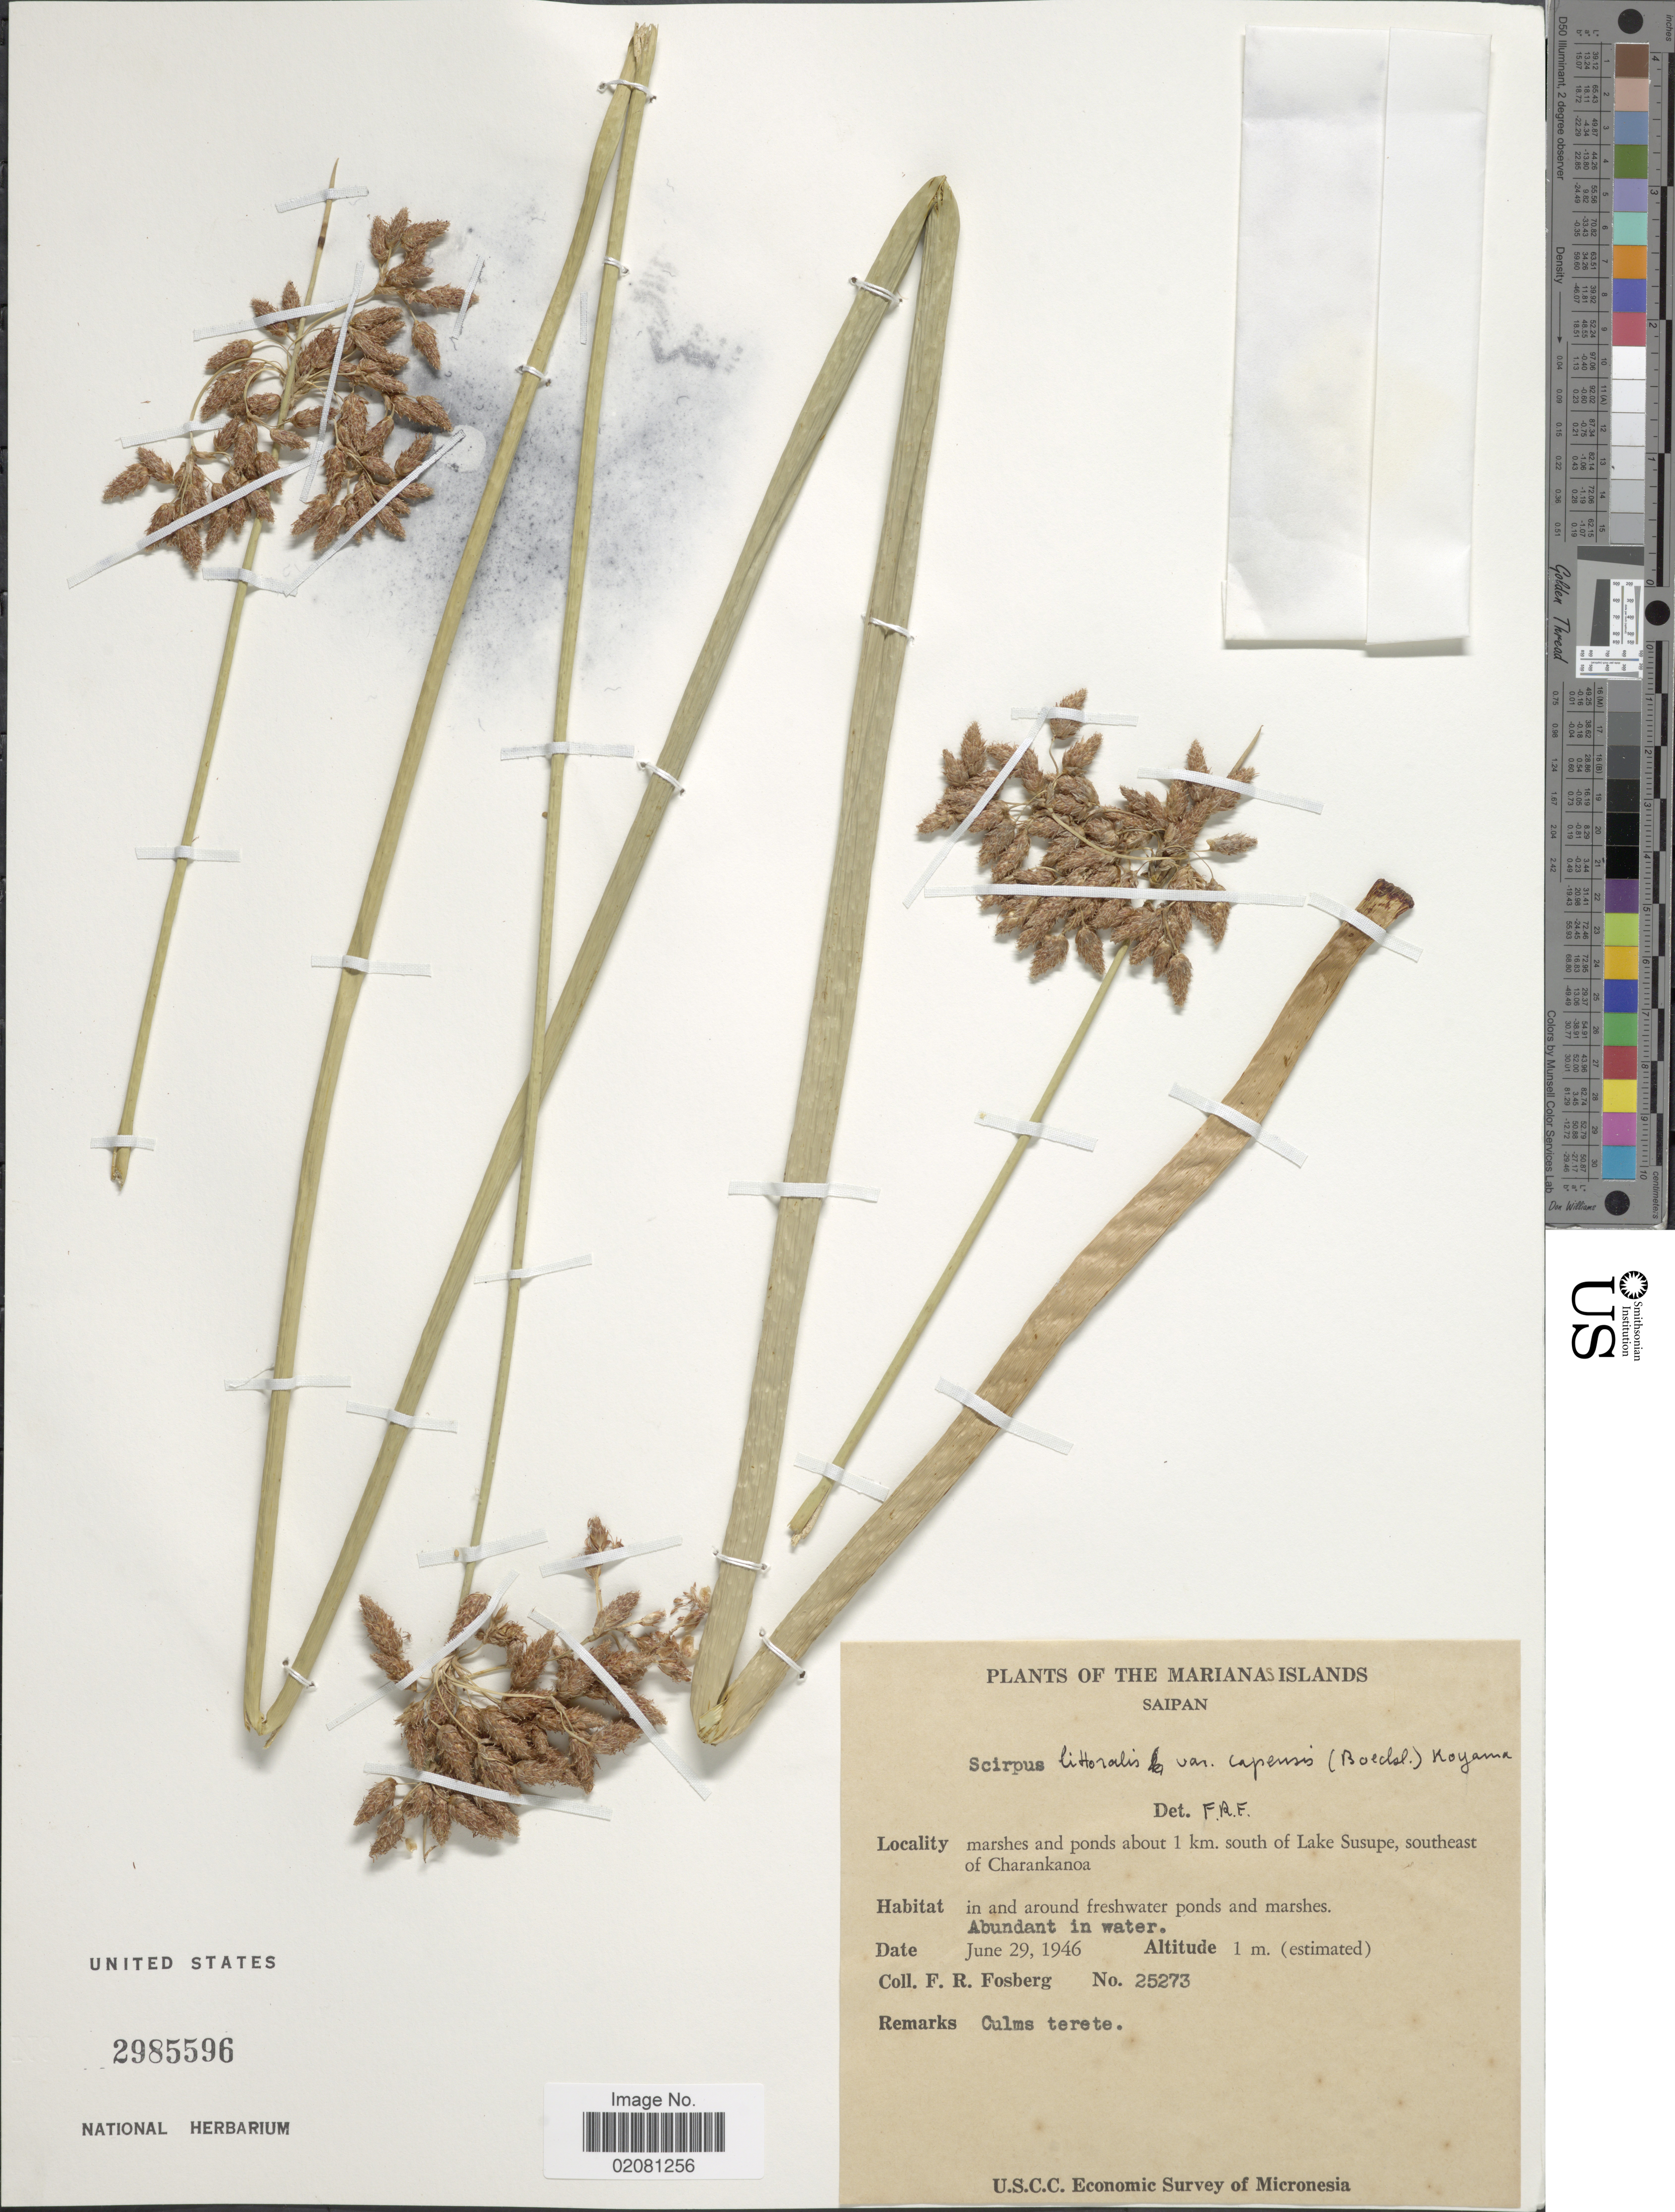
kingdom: Plantae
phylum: Tracheophyta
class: Liliopsida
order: Poales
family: Cyperaceae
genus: Schoenoplectus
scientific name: Schoenoplectus litoralis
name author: (Schrad.) Palla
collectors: F. R. Fosberg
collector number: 25273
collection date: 1946-06-29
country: Northern Mariana Islands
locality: Saipan, marshes and ponds about 1 km. south of Lake Susupe, southeast of Charankanoa, in and around freshwater ponds and marshes, abundant in water.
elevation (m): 1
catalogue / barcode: US 2985596